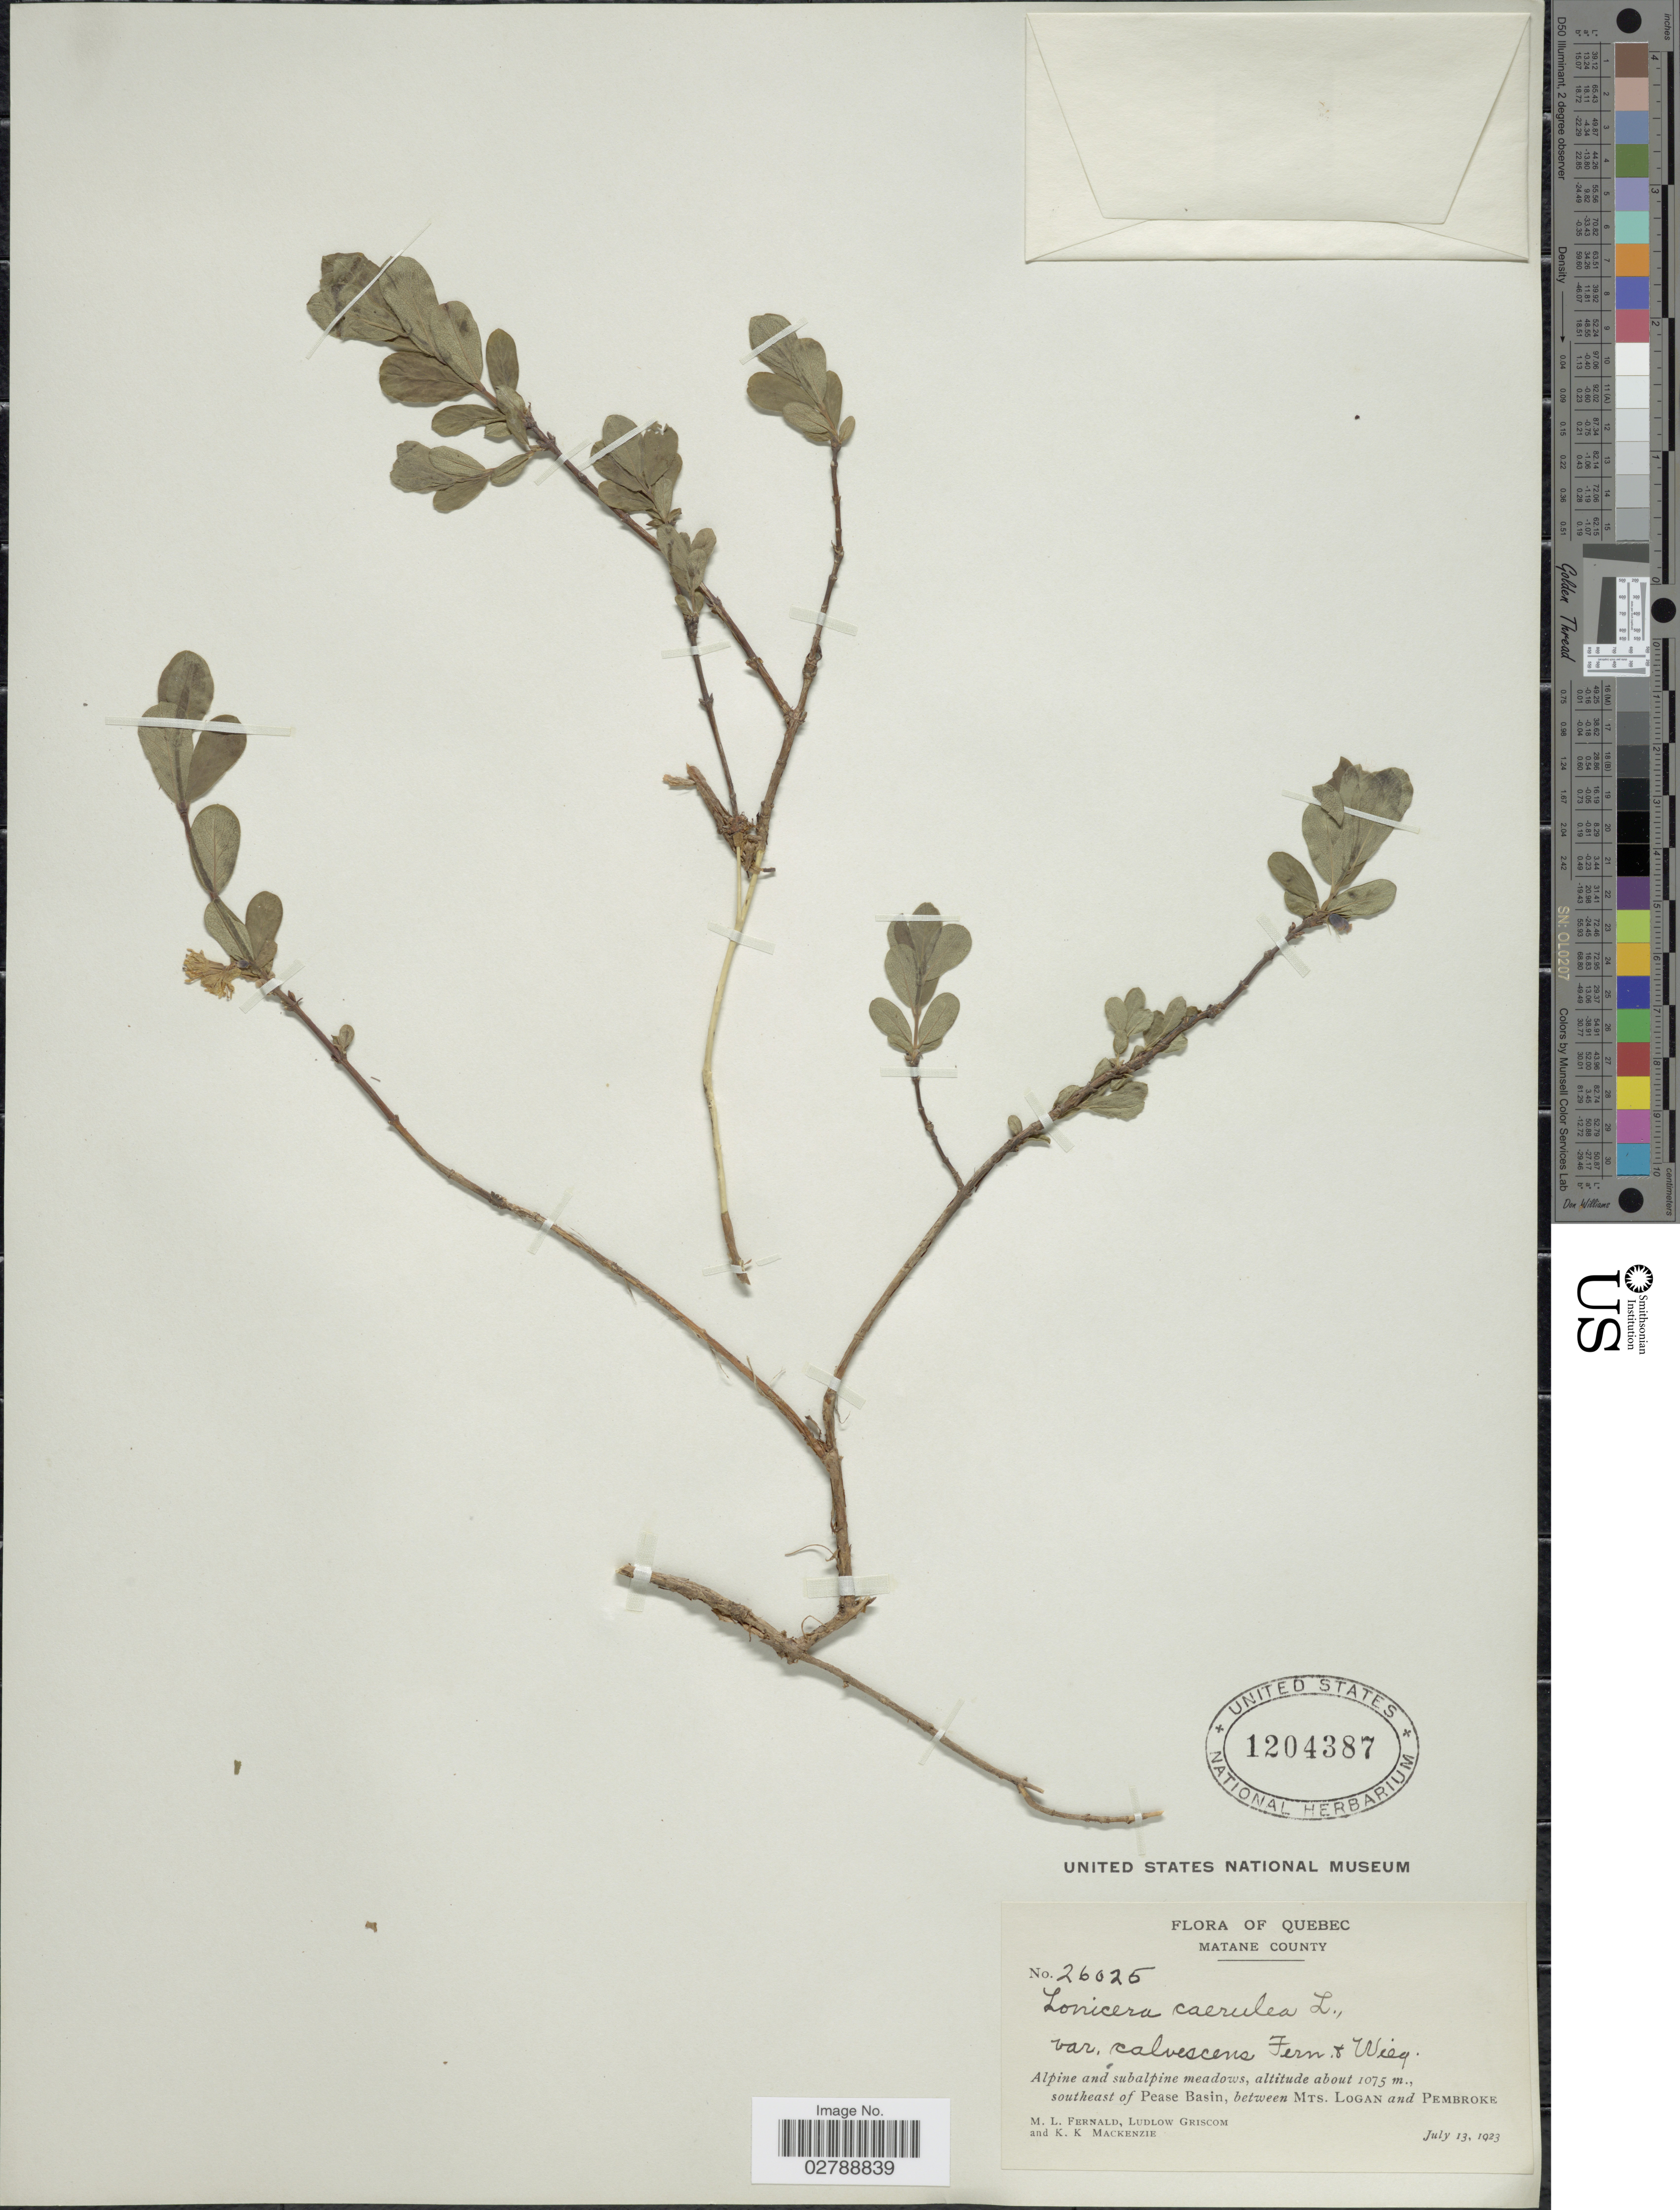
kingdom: Plantae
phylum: Tracheophyta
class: Magnoliopsida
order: Dipsacales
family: Caprifoliaceae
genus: Lonicera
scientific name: Lonicera caerulea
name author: L.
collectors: M. L. Fernald, L. Griscom & K. K. Mackenzie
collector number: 26025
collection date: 1923-07-13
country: Canada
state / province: Quebec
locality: Matane County. southeast of Pease Basin, between Mts. Logan and Pembroke.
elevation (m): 1075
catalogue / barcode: US 1204387